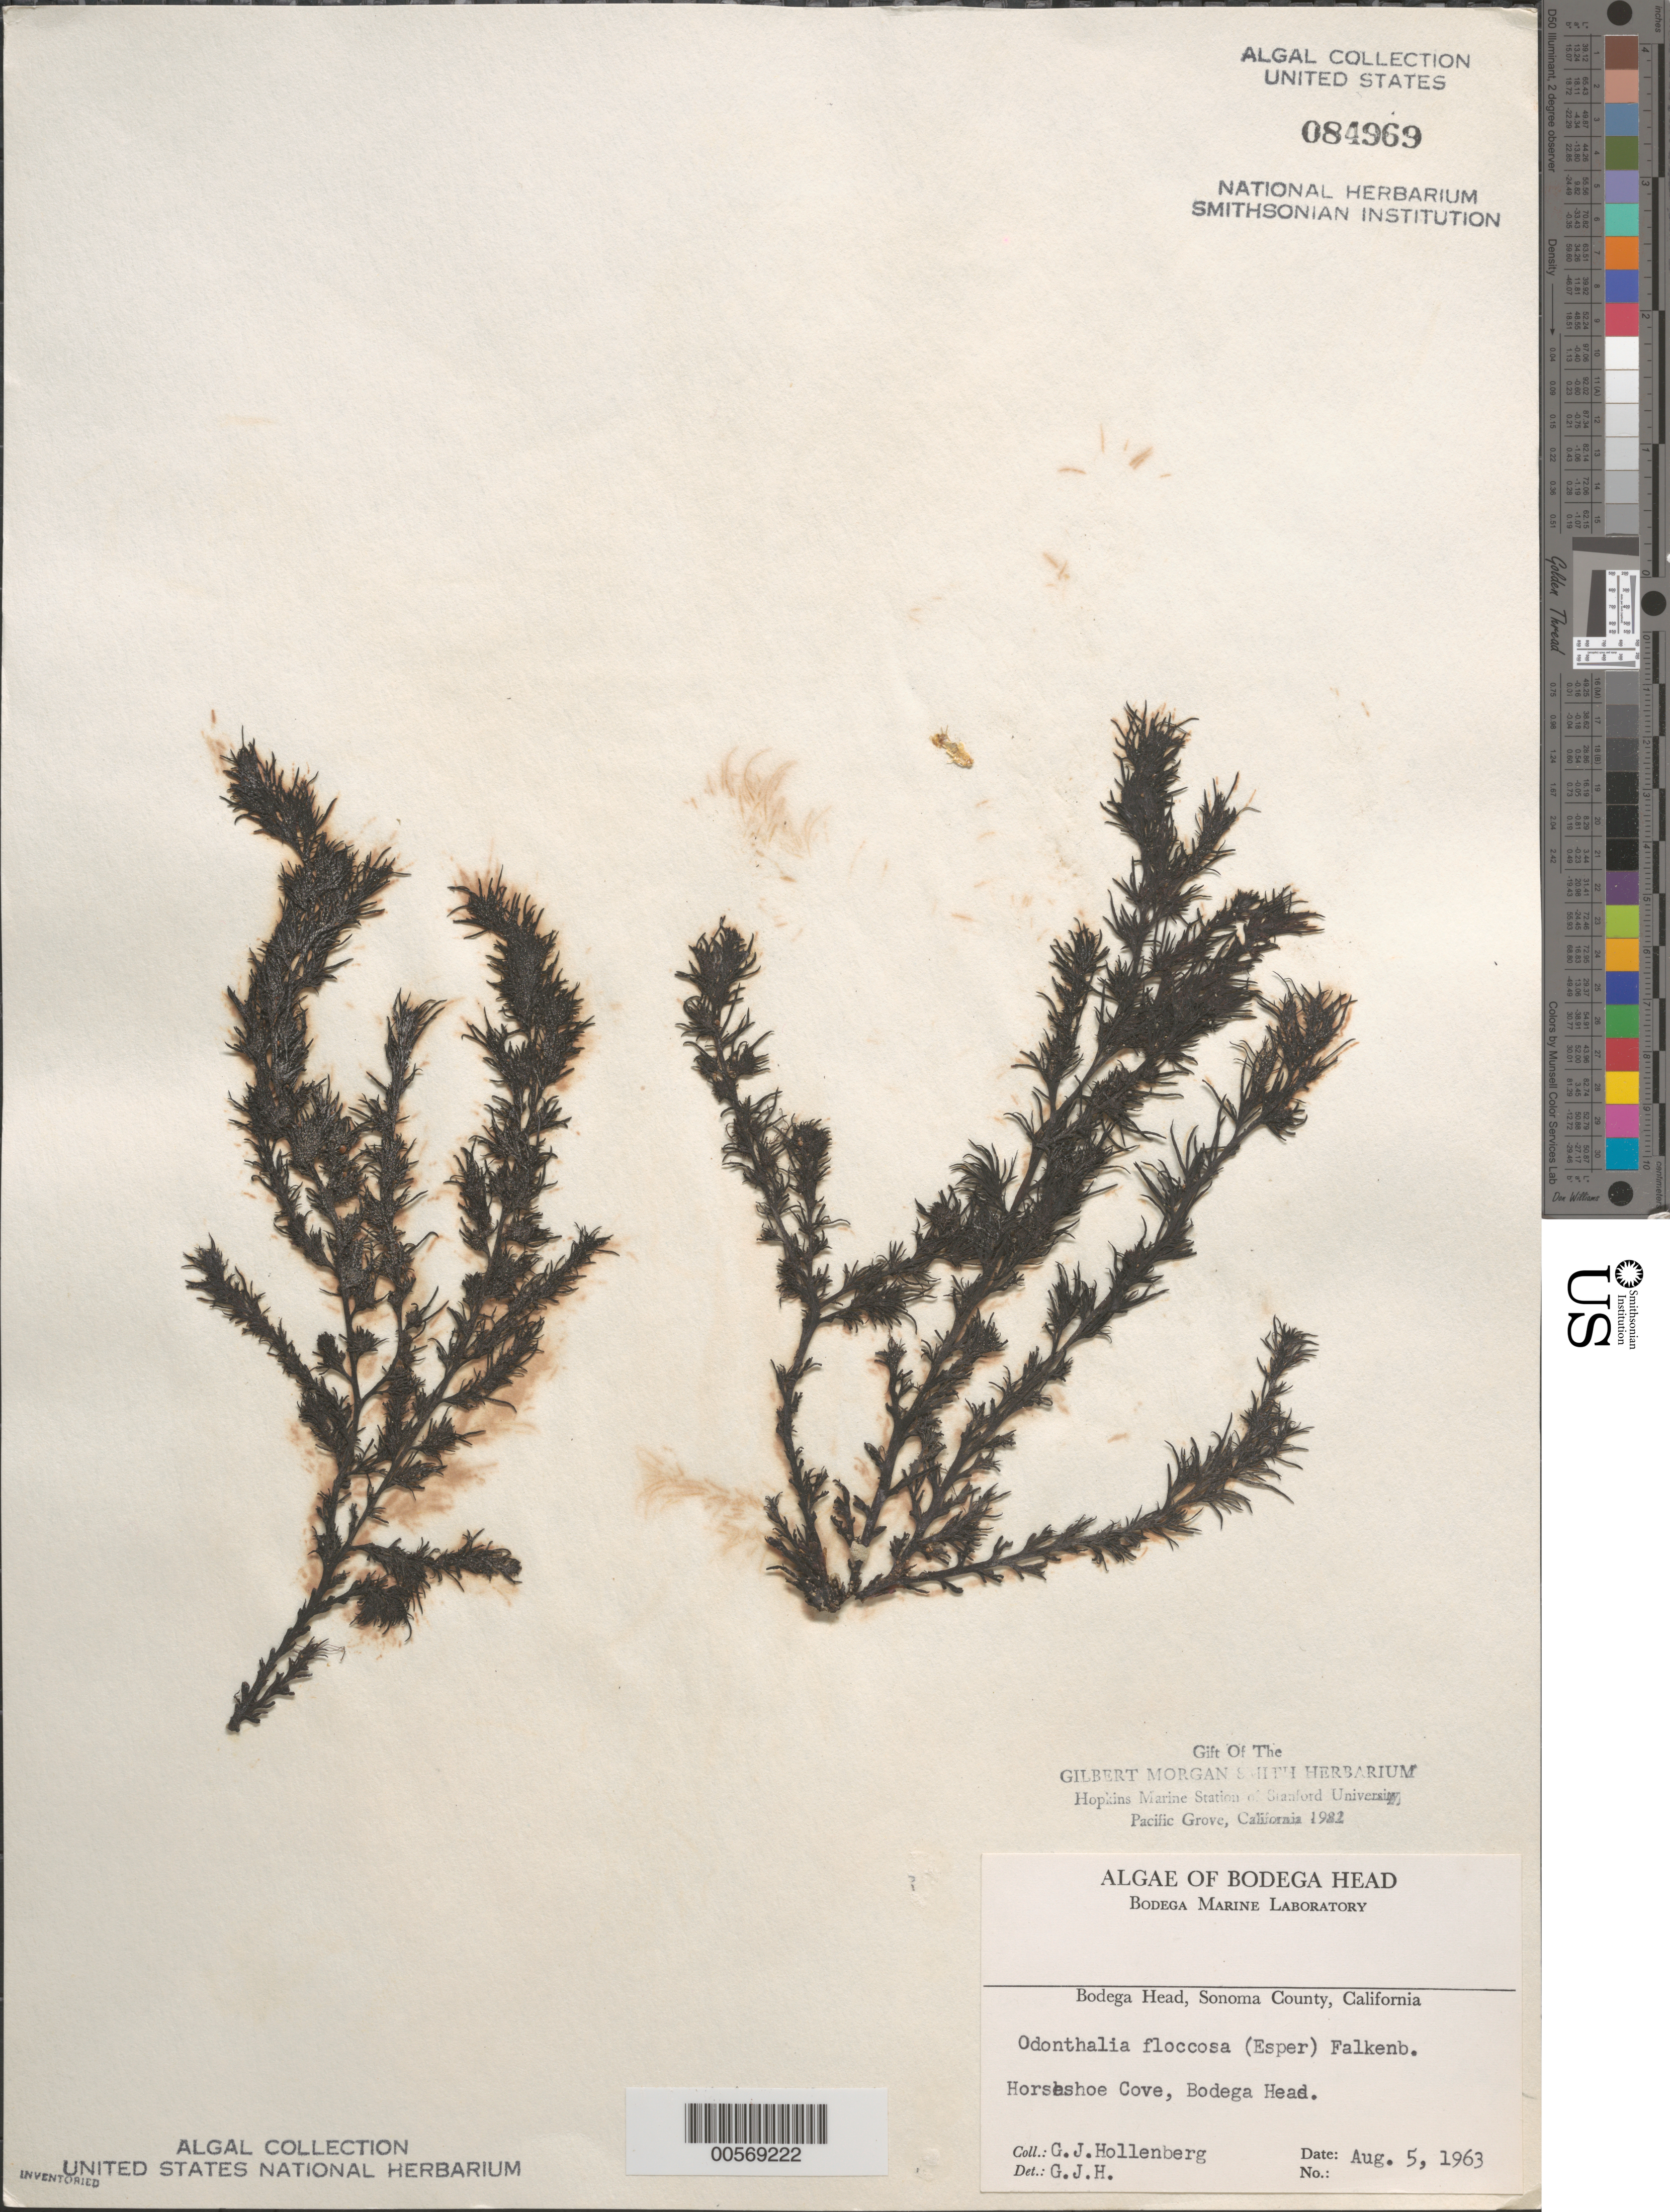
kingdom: Plantae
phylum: Rhodophyta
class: Florideophyceae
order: Ceramiales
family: Rhodomelaceae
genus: Odonthalia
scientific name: Odonthalia floccosa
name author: (Esper) Falkenb.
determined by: Hollenberg, George J.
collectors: G. Hollenberg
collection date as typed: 05 Aug 1963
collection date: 1963-08-05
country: United States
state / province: California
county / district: Sonoma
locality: Horseshoe Cove, Bodega Head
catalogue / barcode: US 84969